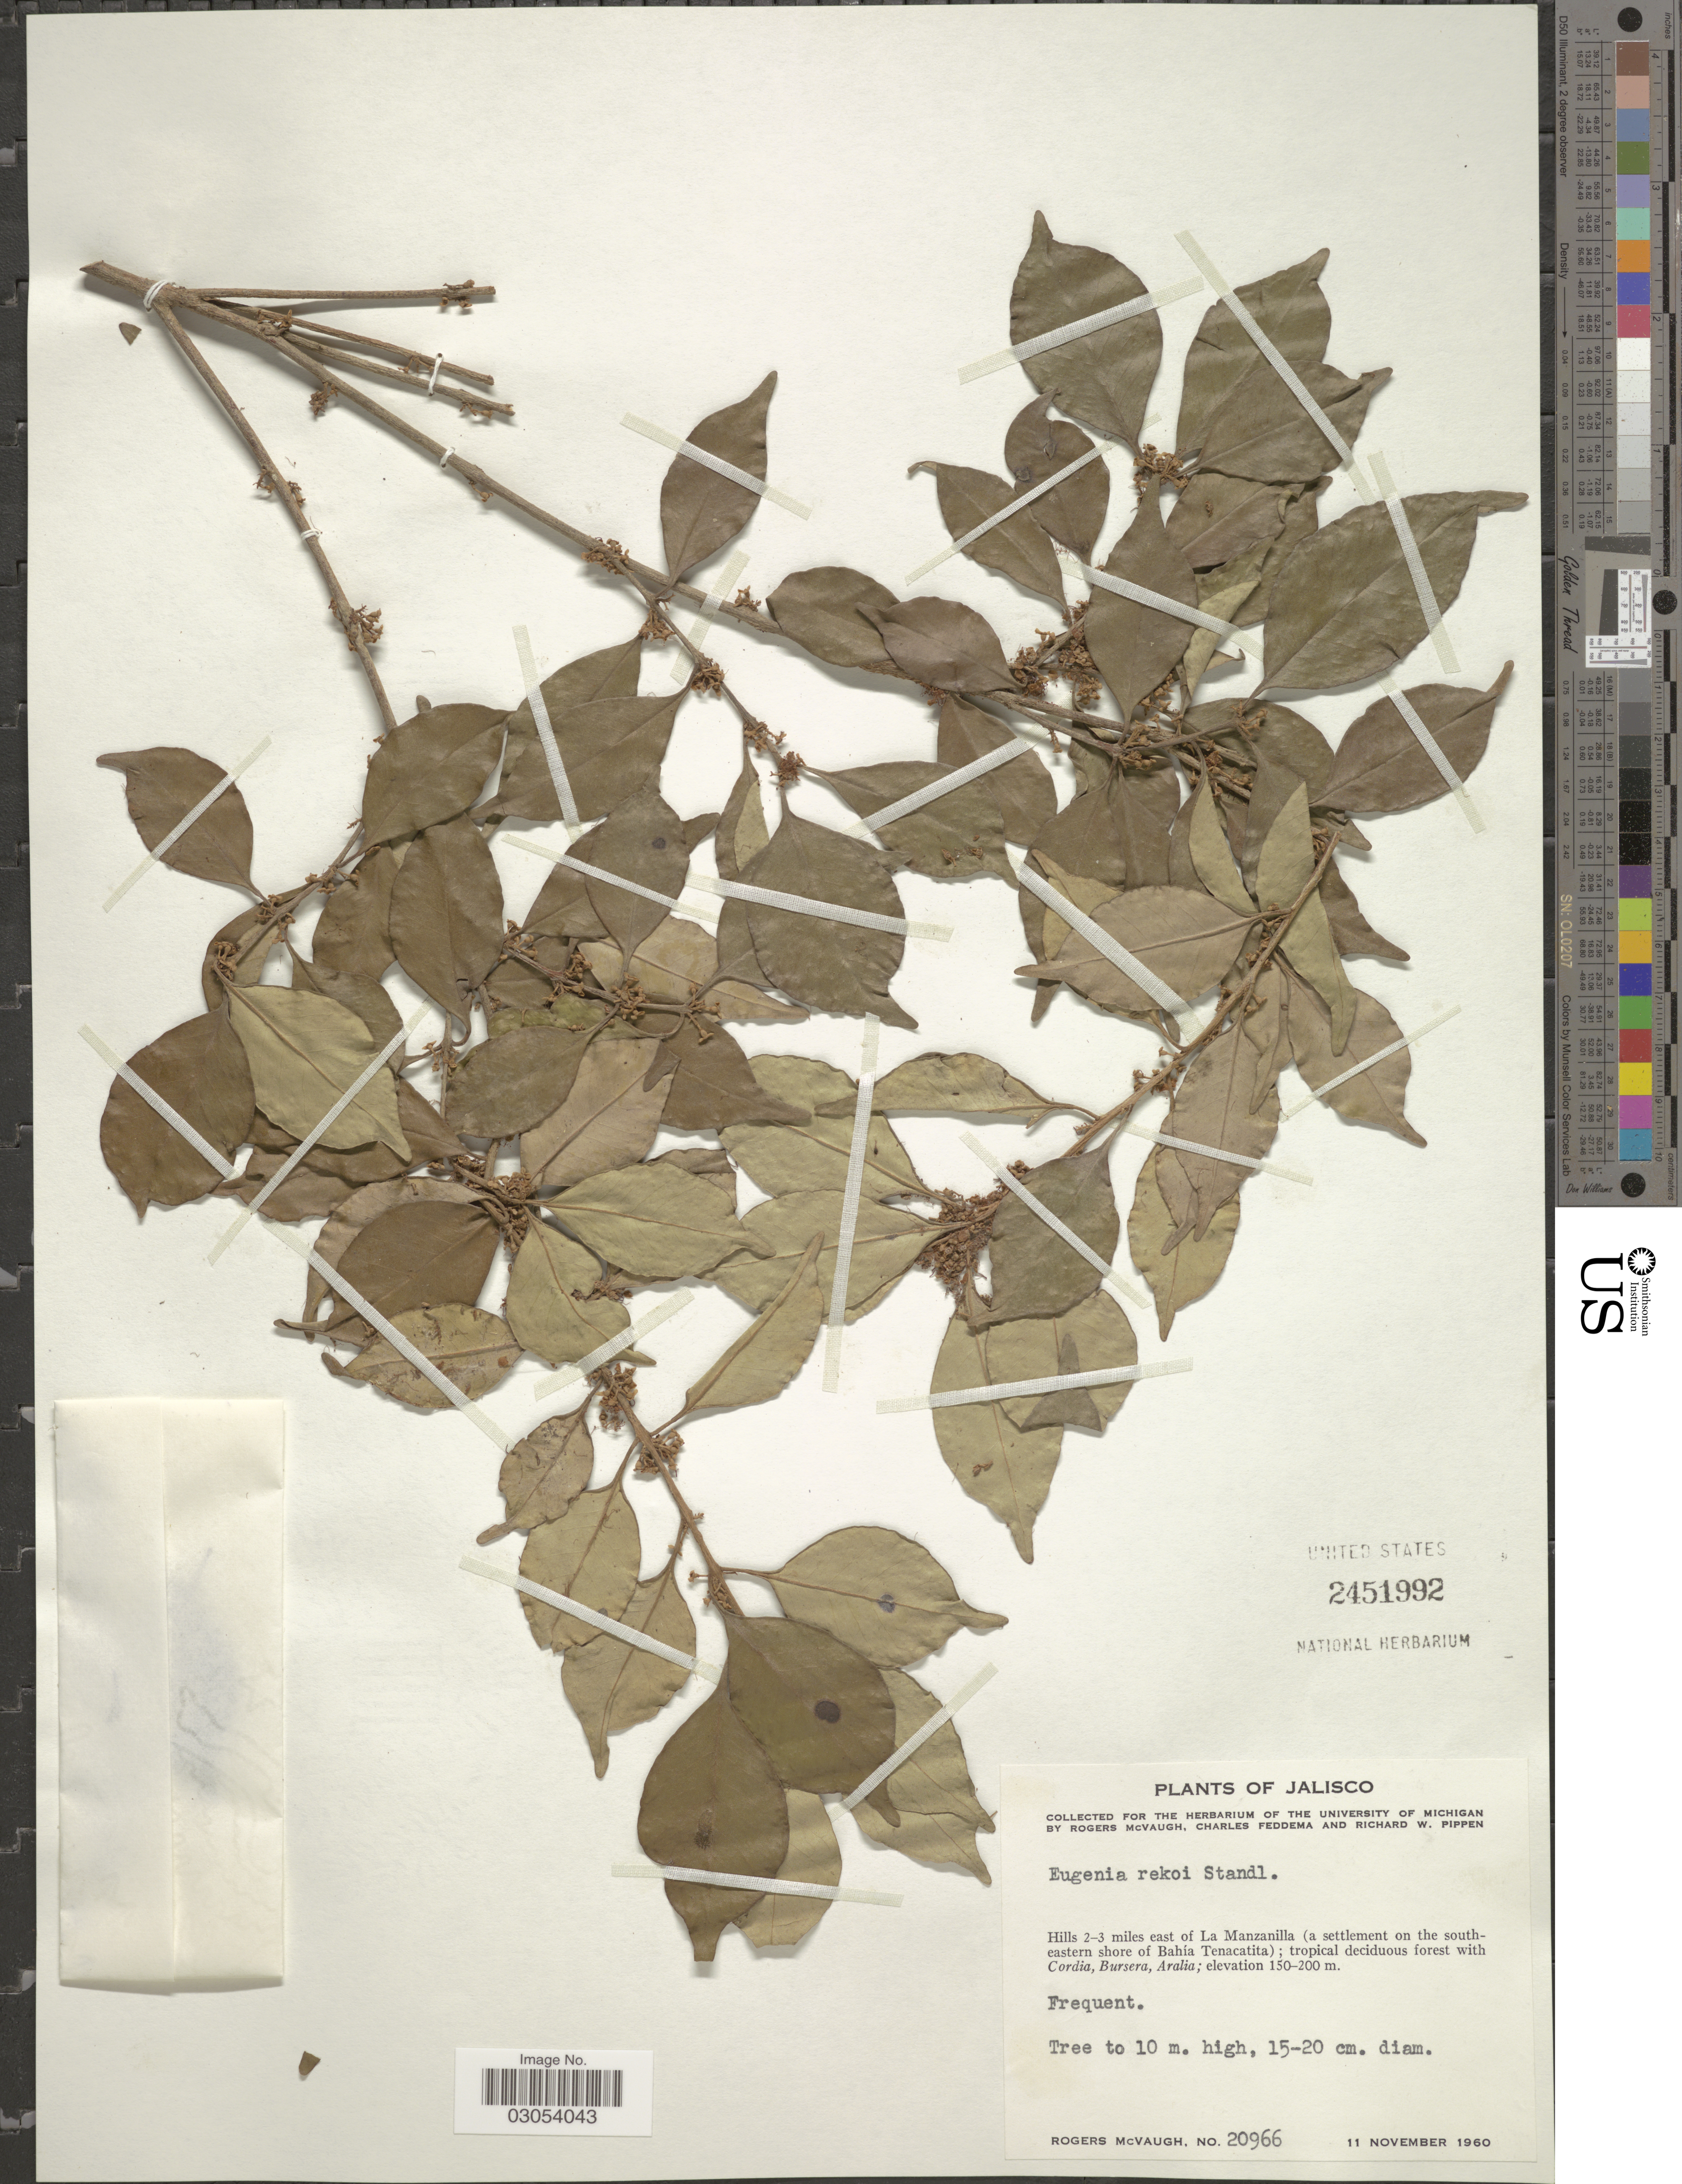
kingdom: Plantae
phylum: Tracheophyta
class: Magnoliopsida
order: Myrtales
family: Myrtaceae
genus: Eugenia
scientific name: Eugenia rekoi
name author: Standl.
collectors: R. McVaugh, C. Feddema & R. W. Pippen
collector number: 20966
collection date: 1960-11-11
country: Mexico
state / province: Jalisco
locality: Hills 2-3 miles east of La Manzanilla (a settlement on the south-eastern shore of Bahía Tenacatita).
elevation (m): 150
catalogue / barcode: US 2451992